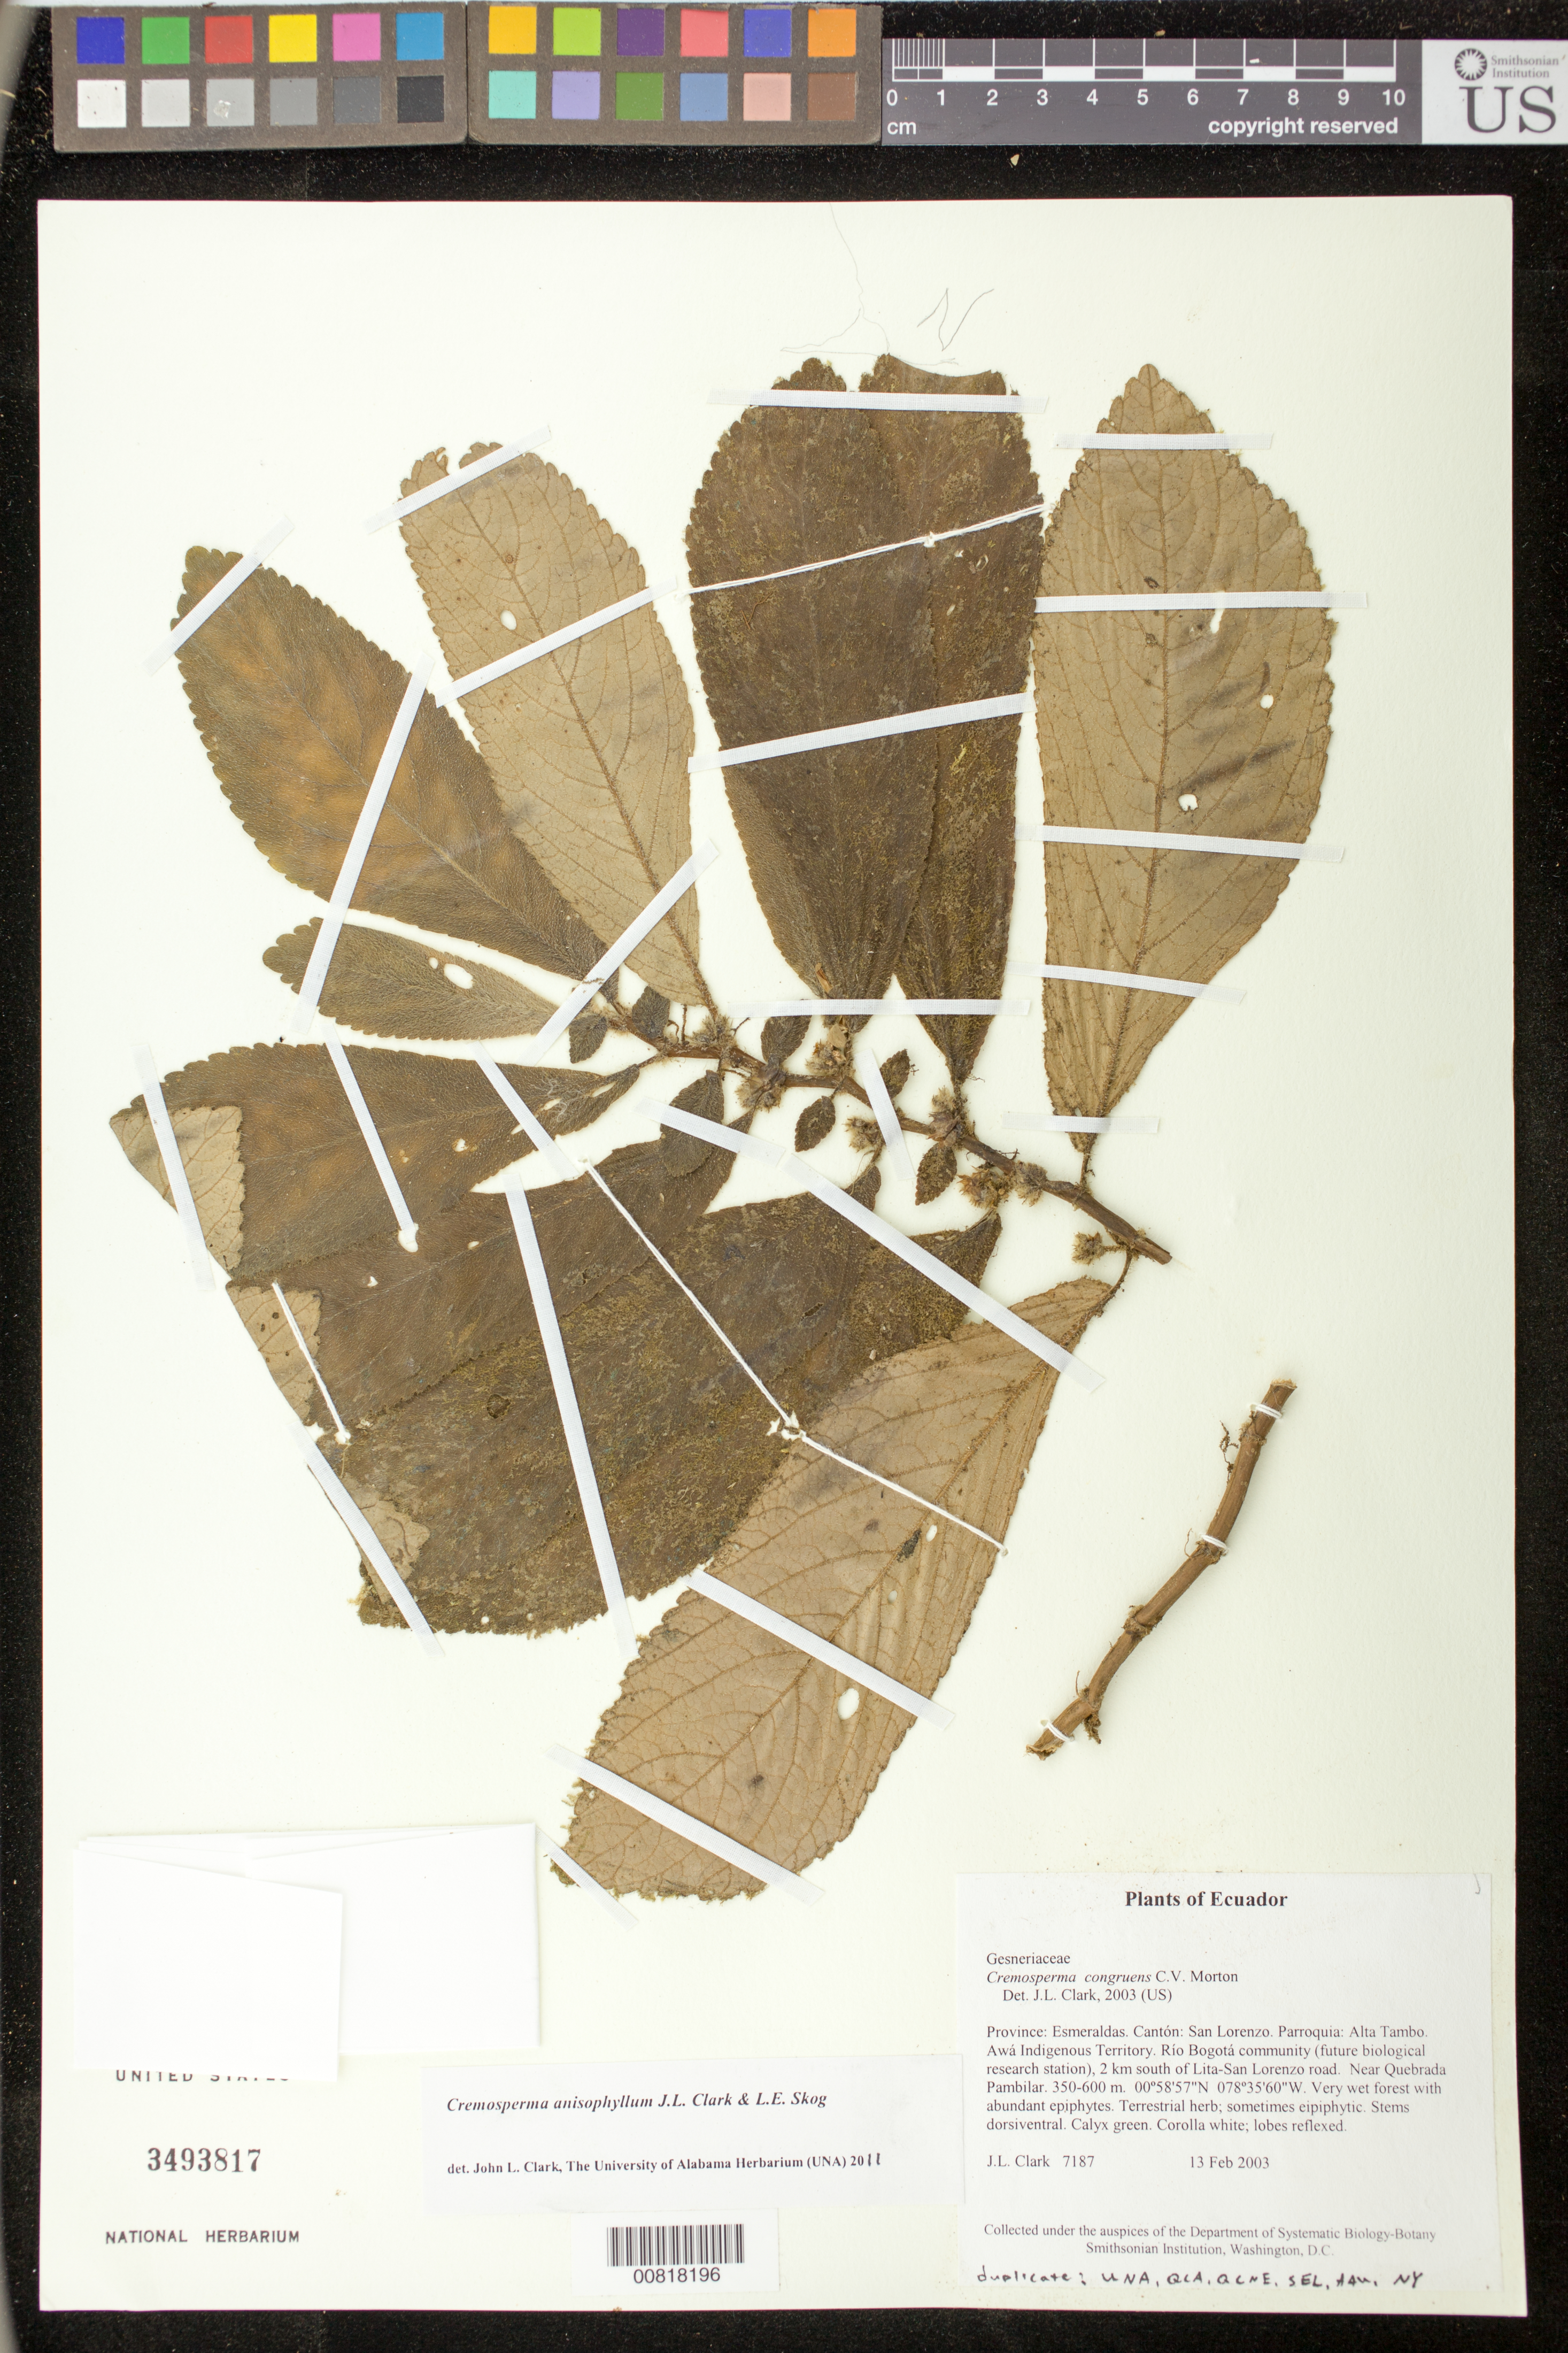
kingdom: Plantae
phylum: Tracheophyta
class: Magnoliopsida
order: Lamiales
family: Gesneriaceae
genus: Cremosperma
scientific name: Cremosperma anisophyllum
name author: J.L. Clark & L.E. Skog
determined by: Clark, J. L., (SEL), The Marie Selby Botanical Garden (UNITED STATES)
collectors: J. L. Clark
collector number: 7187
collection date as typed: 13 Feb 2003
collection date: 2003-02-13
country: Ecuador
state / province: Esmeraldas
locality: San Lorenzo. Parroquia: Alta Tambo. Awá Indigenous Territory. Río Bogotá community (future biological research station), 2 km south of Lita-San Lorenzo road. Near Quebrada Pambilar.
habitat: Very wet forest with abundant epiphytes.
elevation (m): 350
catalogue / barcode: US 3493817